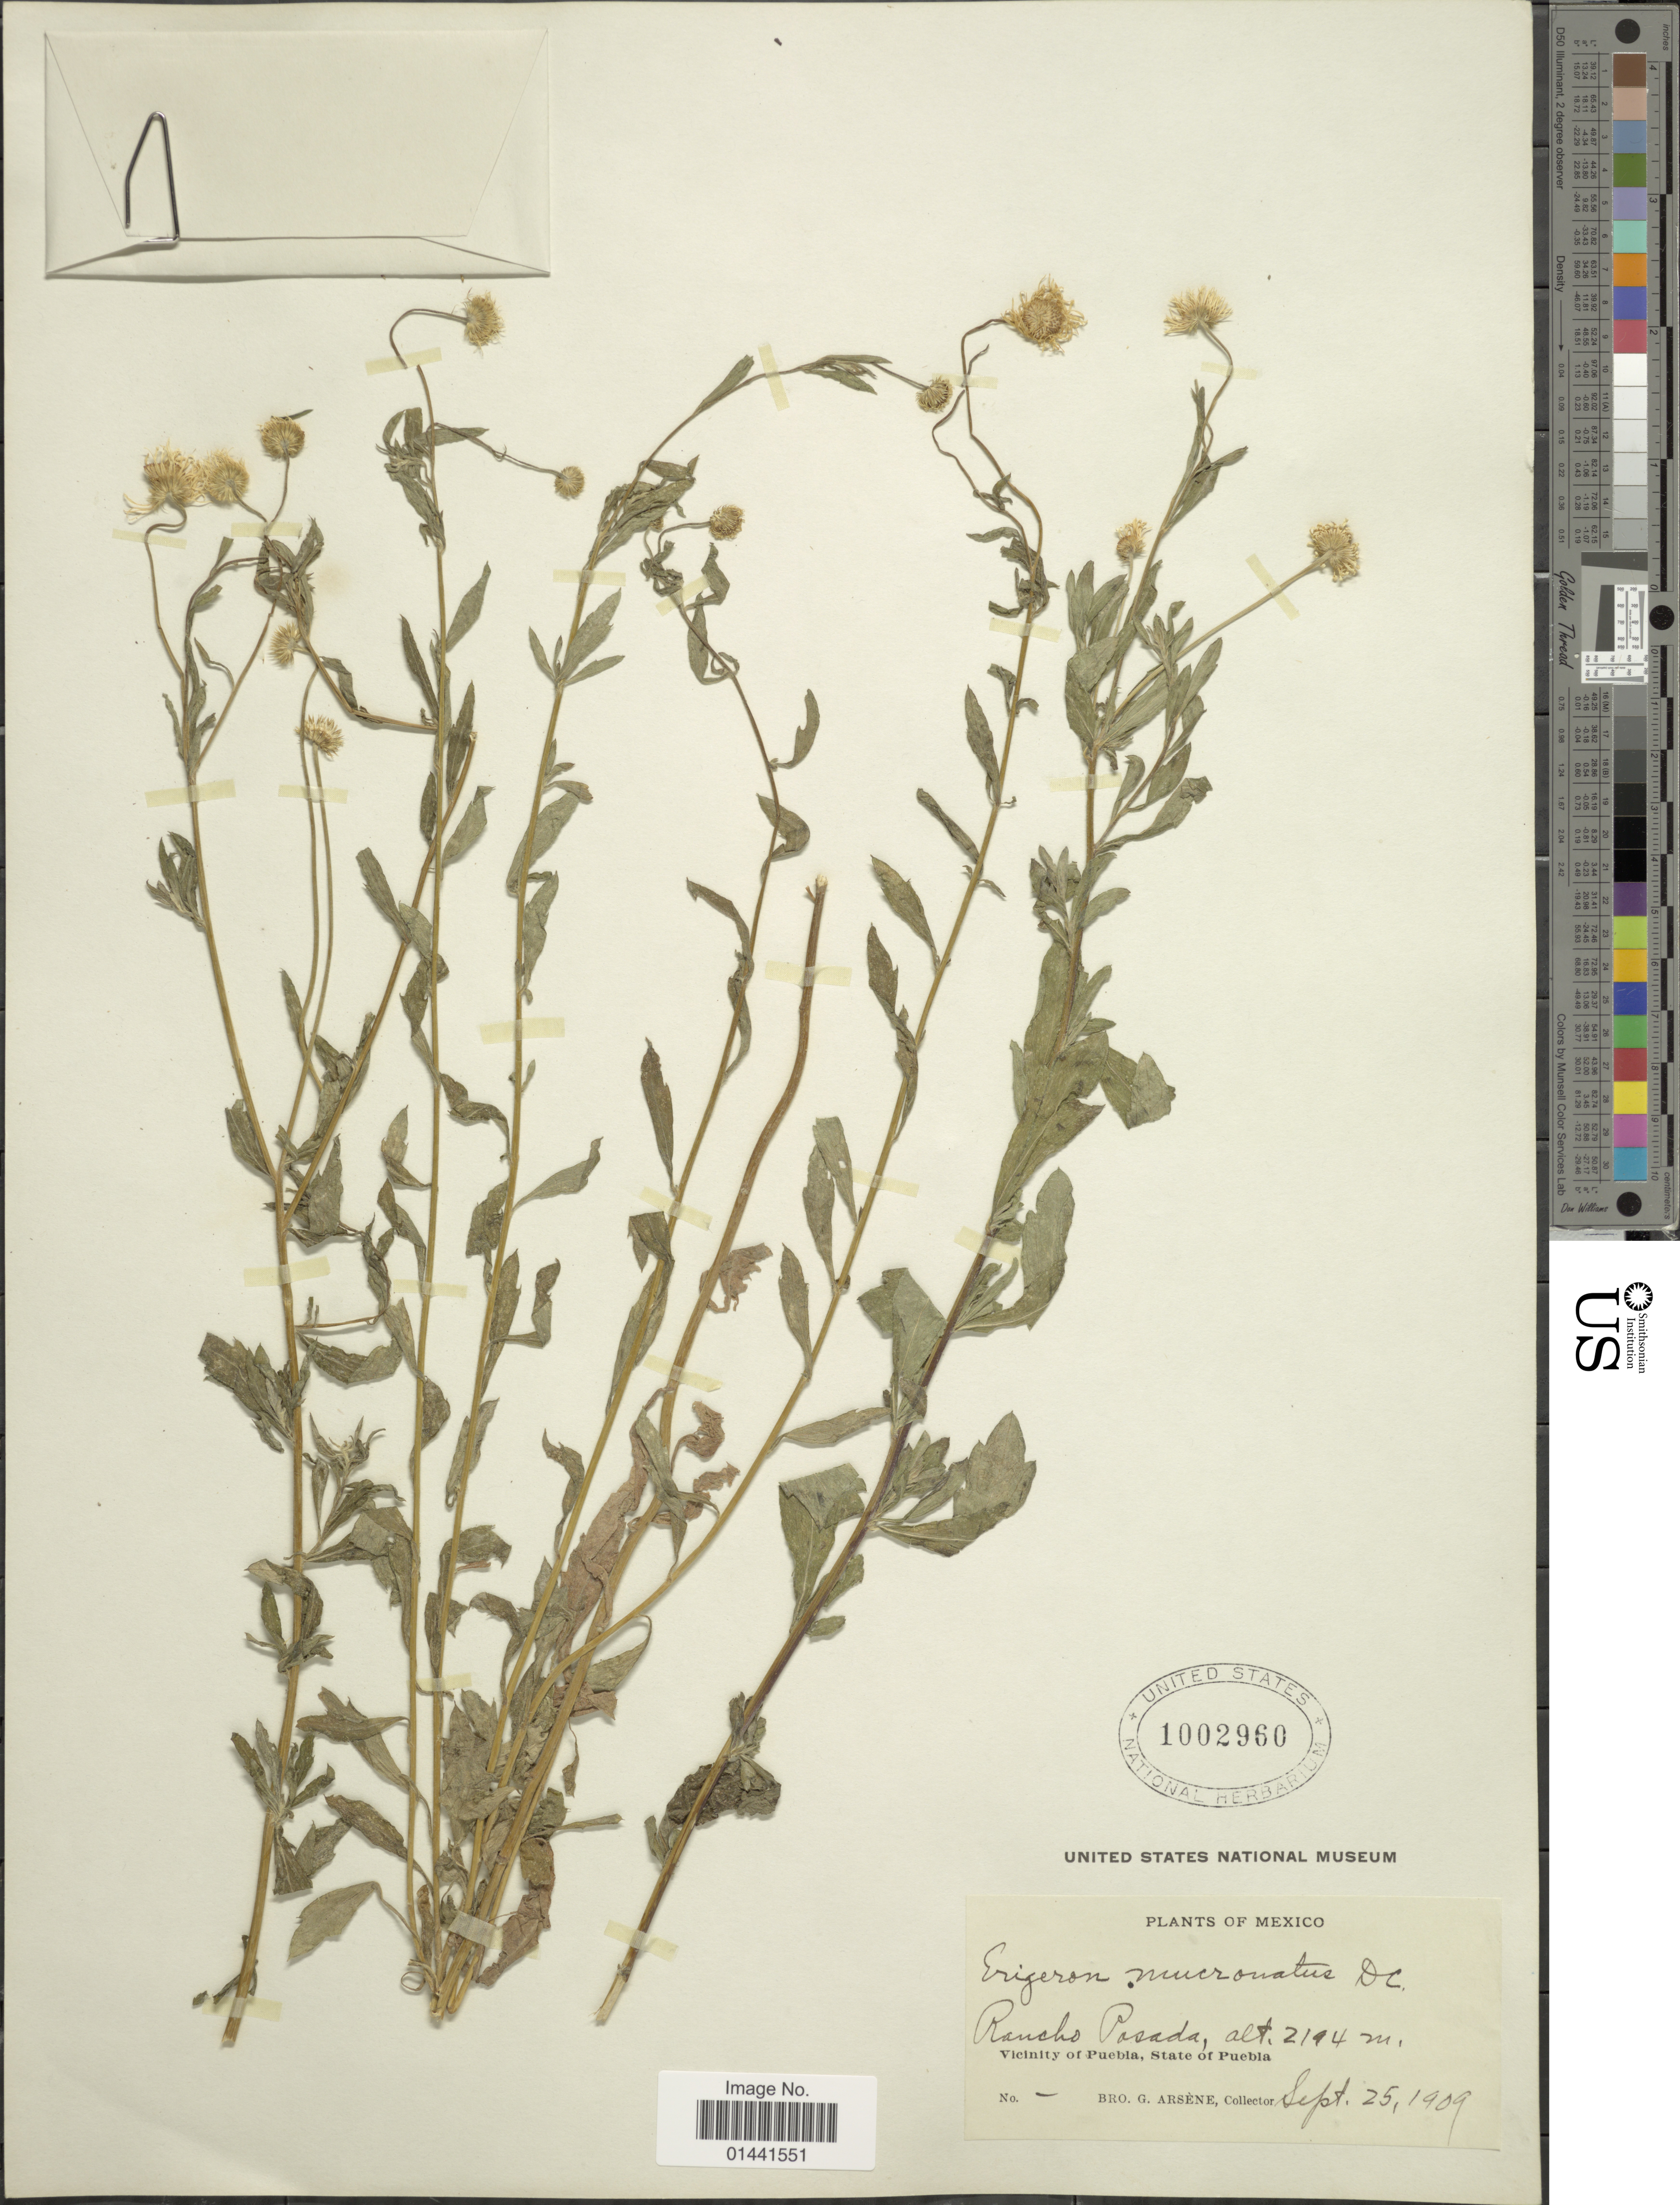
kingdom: Plantae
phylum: Tracheophyta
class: Magnoliopsida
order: Asterales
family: Asteraceae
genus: Erigeron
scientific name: Erigeron karvinskianus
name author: DC.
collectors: Bro. G. Arsène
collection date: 1909-09-25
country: Mexico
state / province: Puebla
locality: Rancho Posada, Vicinity of Puebla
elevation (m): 2194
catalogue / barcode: US 1002960